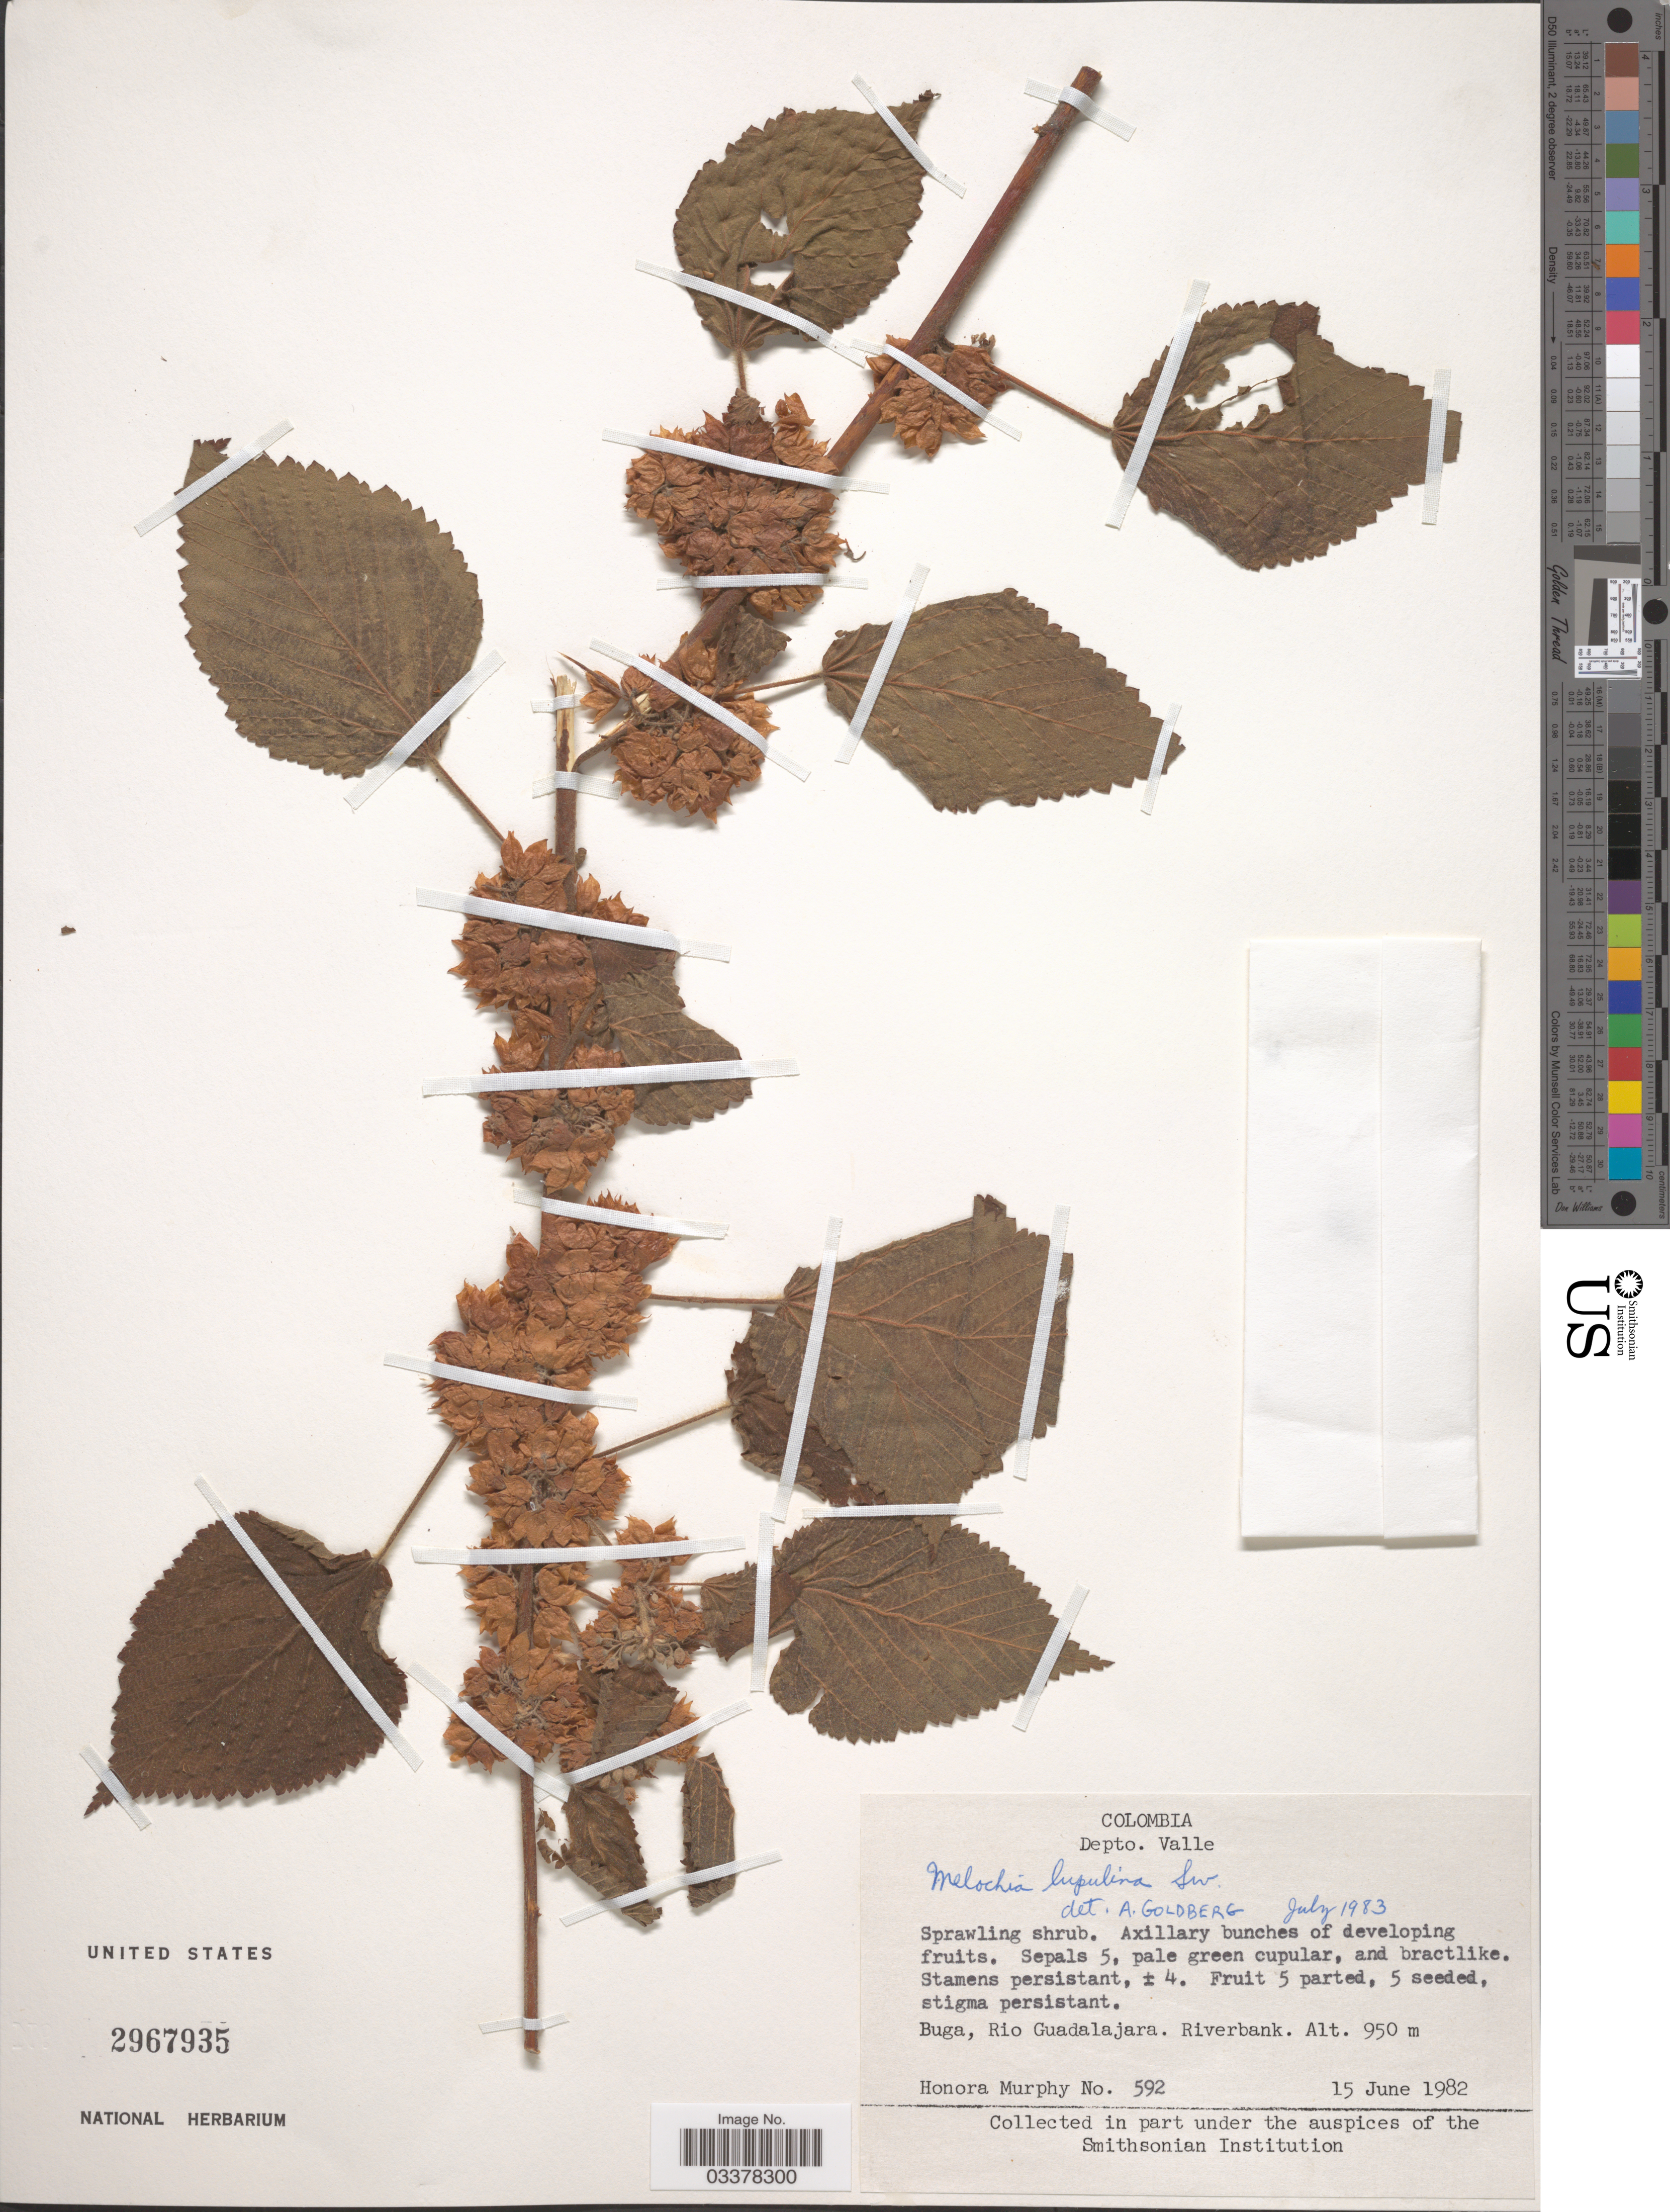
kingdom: Plantae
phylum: Tracheophyta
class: Magnoliopsida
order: Malvales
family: Malvaceae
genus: Melochia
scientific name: Melochia lupulina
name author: Sw.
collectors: H. Murphy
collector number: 592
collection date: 1982-06-15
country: Colombia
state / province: Valle del Cauca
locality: Depto. Valle. Buga, Rio Guadalajara. Riverbank.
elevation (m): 950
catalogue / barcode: US 2967935